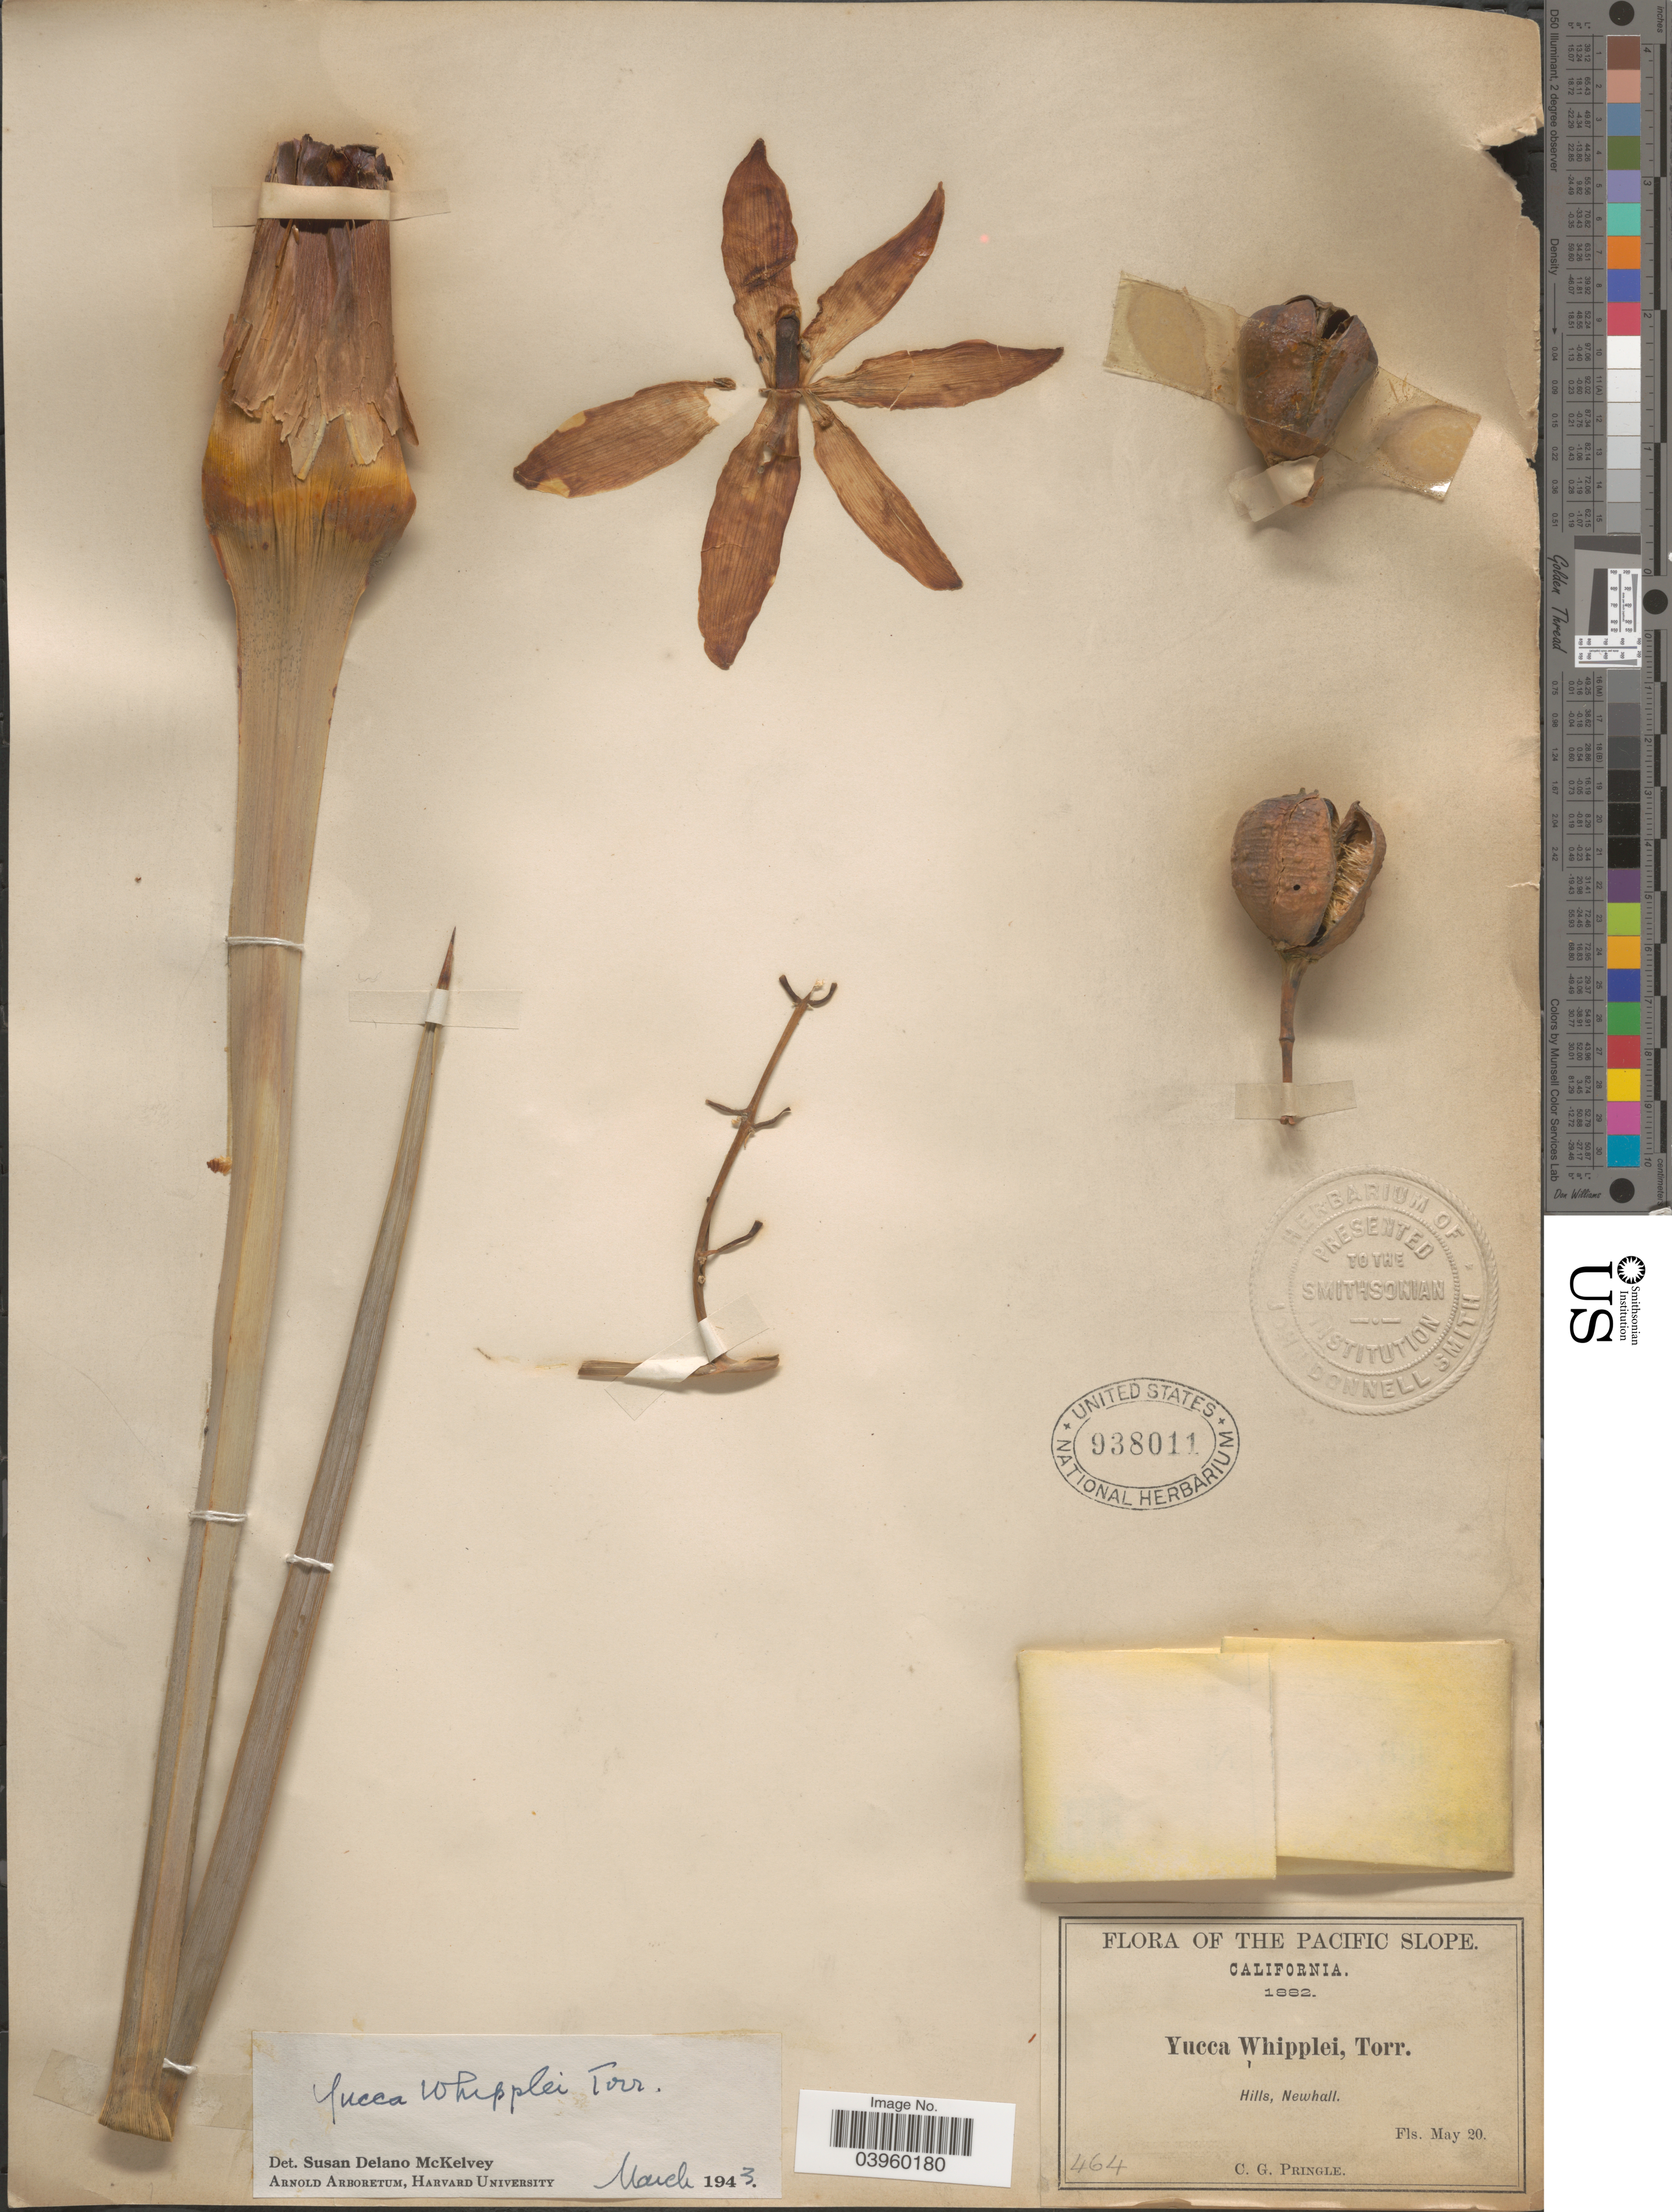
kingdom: Plantae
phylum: Tracheophyta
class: Liliopsida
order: Asparagales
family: Asparagaceae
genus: Yucca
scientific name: Yucca whipplei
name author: Torr.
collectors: C. G. Pringle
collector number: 464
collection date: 1882-05-20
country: United States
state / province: California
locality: The Pacific Slope. Hills, Newhall.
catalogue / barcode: US 938011